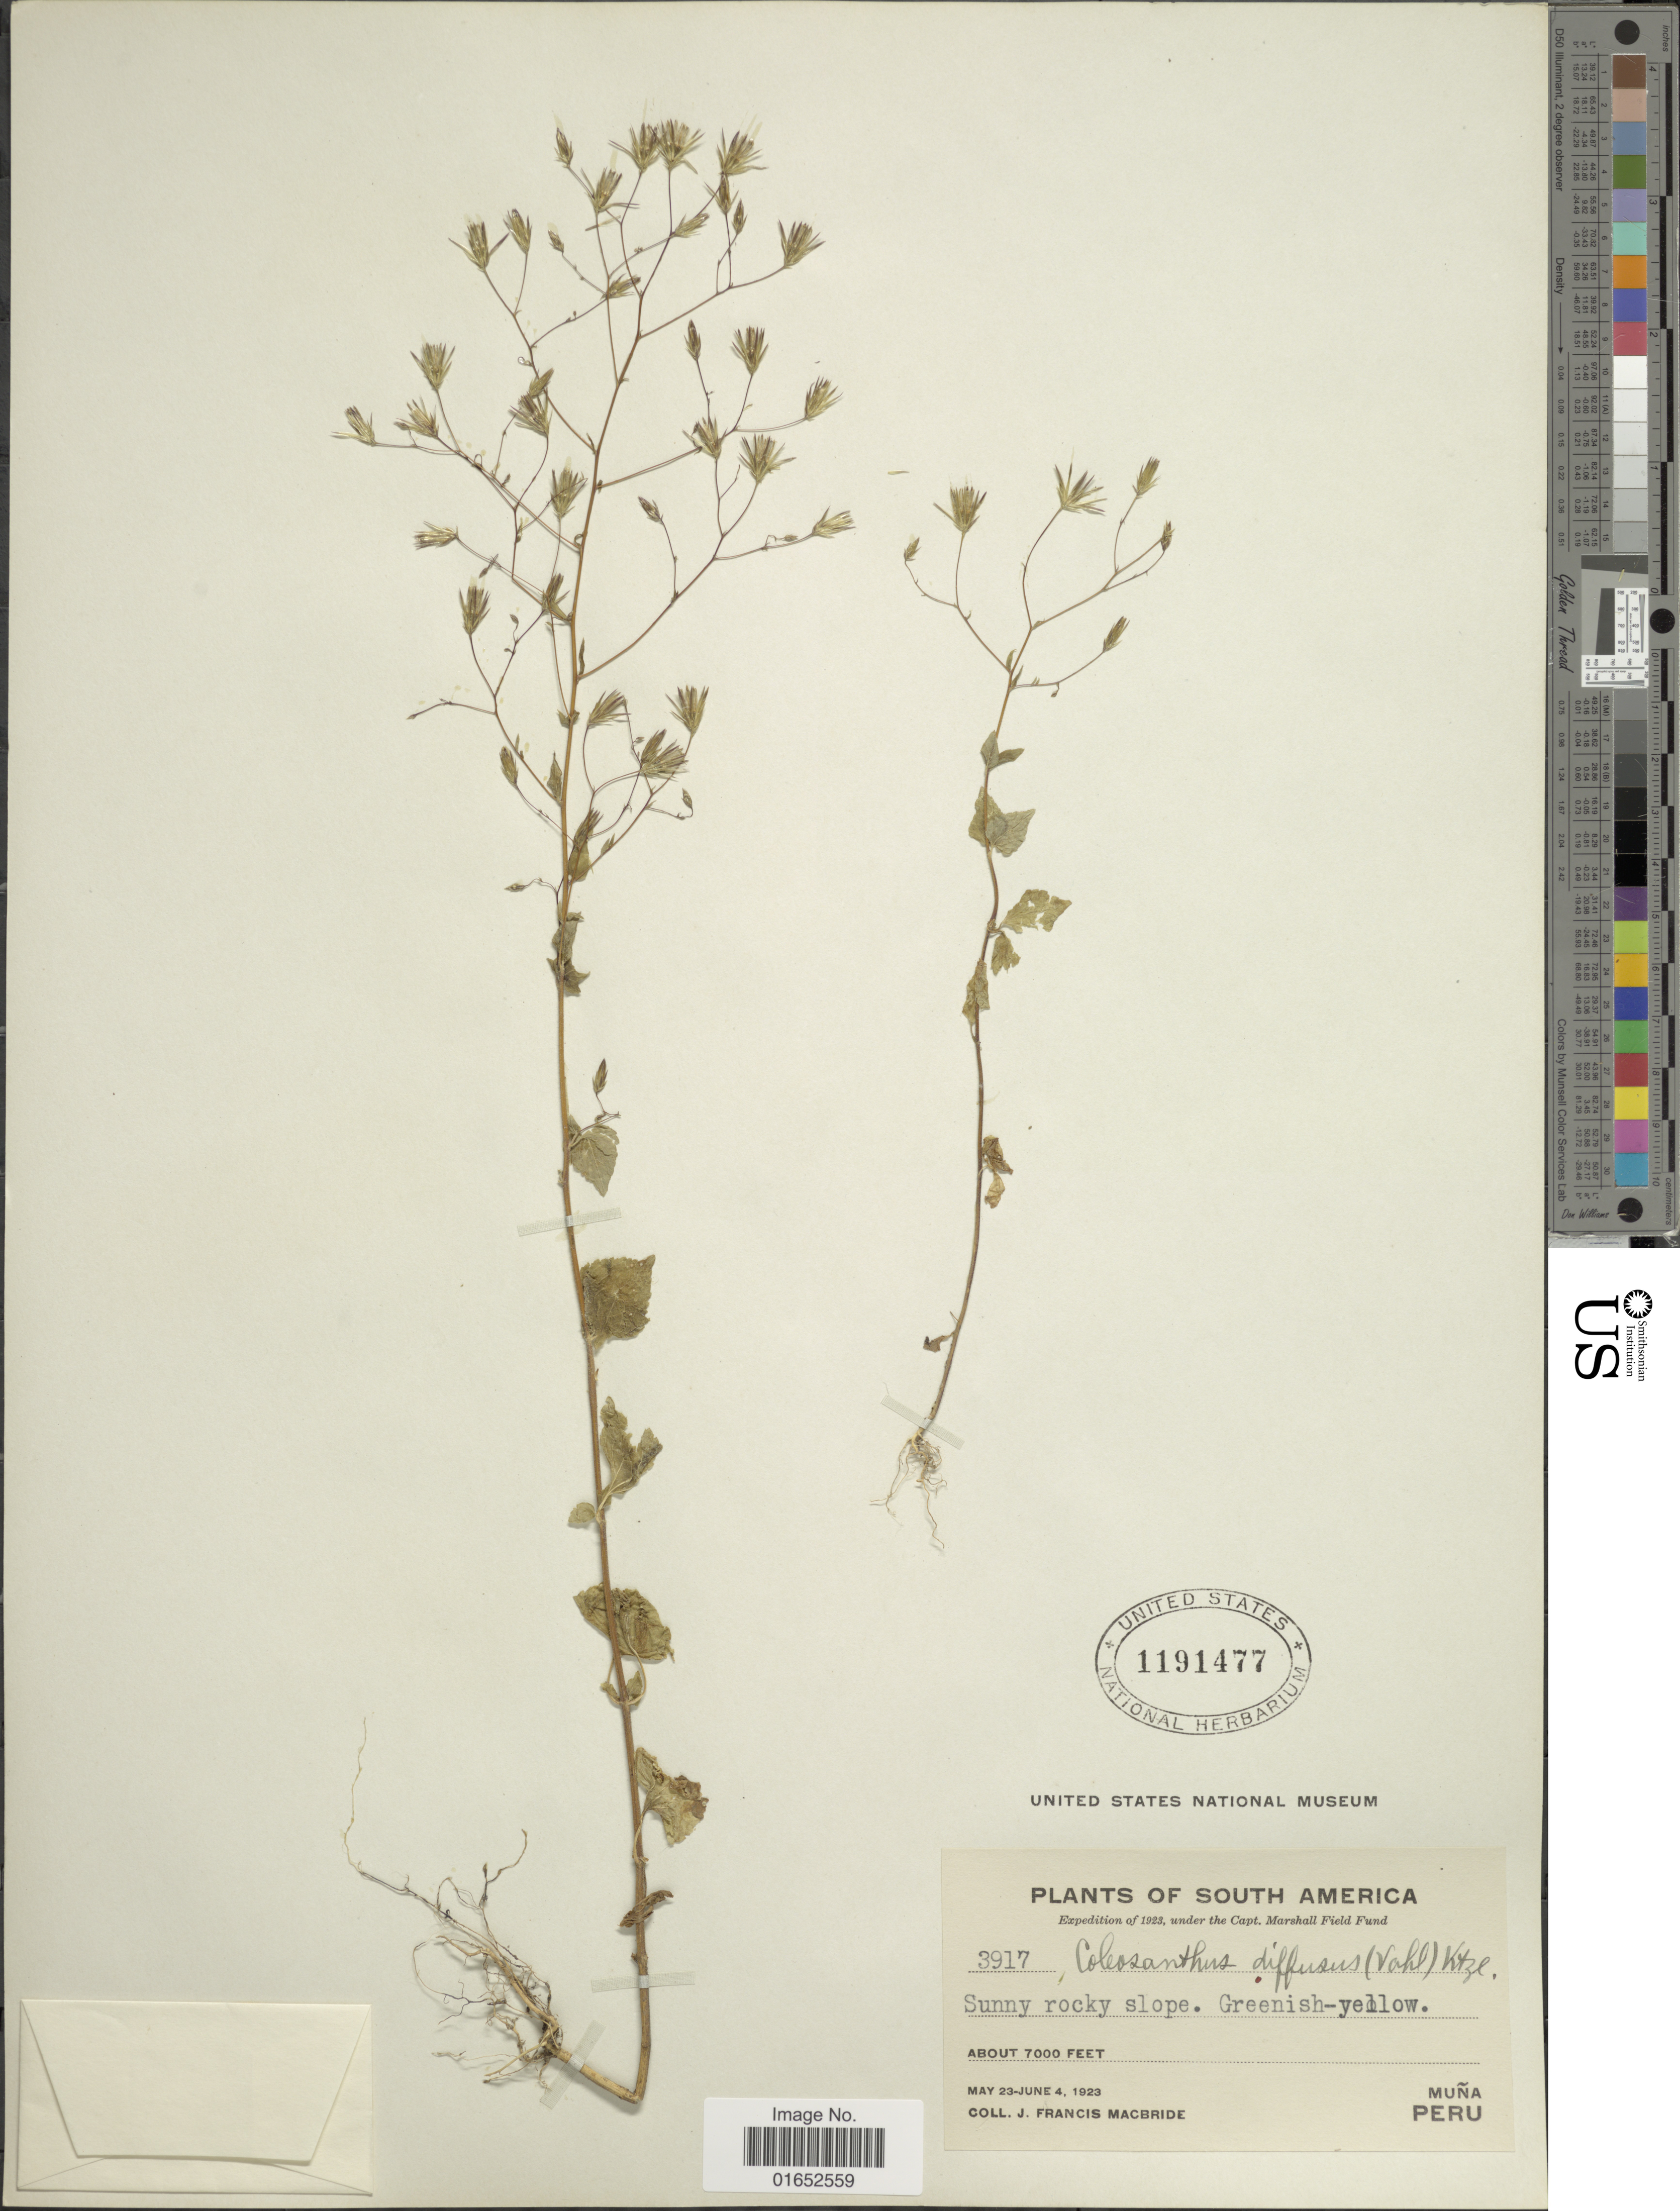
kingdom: Plantae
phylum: Tracheophyta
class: Magnoliopsida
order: Asterales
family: Asteraceae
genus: Brickellia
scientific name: Brickellia diffusa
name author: (Vahl) A. Gray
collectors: J. F. Macbride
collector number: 3917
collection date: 1923-05-23/1923-06-04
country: Peru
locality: Sunny rocky slope, Muña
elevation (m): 2134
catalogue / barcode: US 1191477